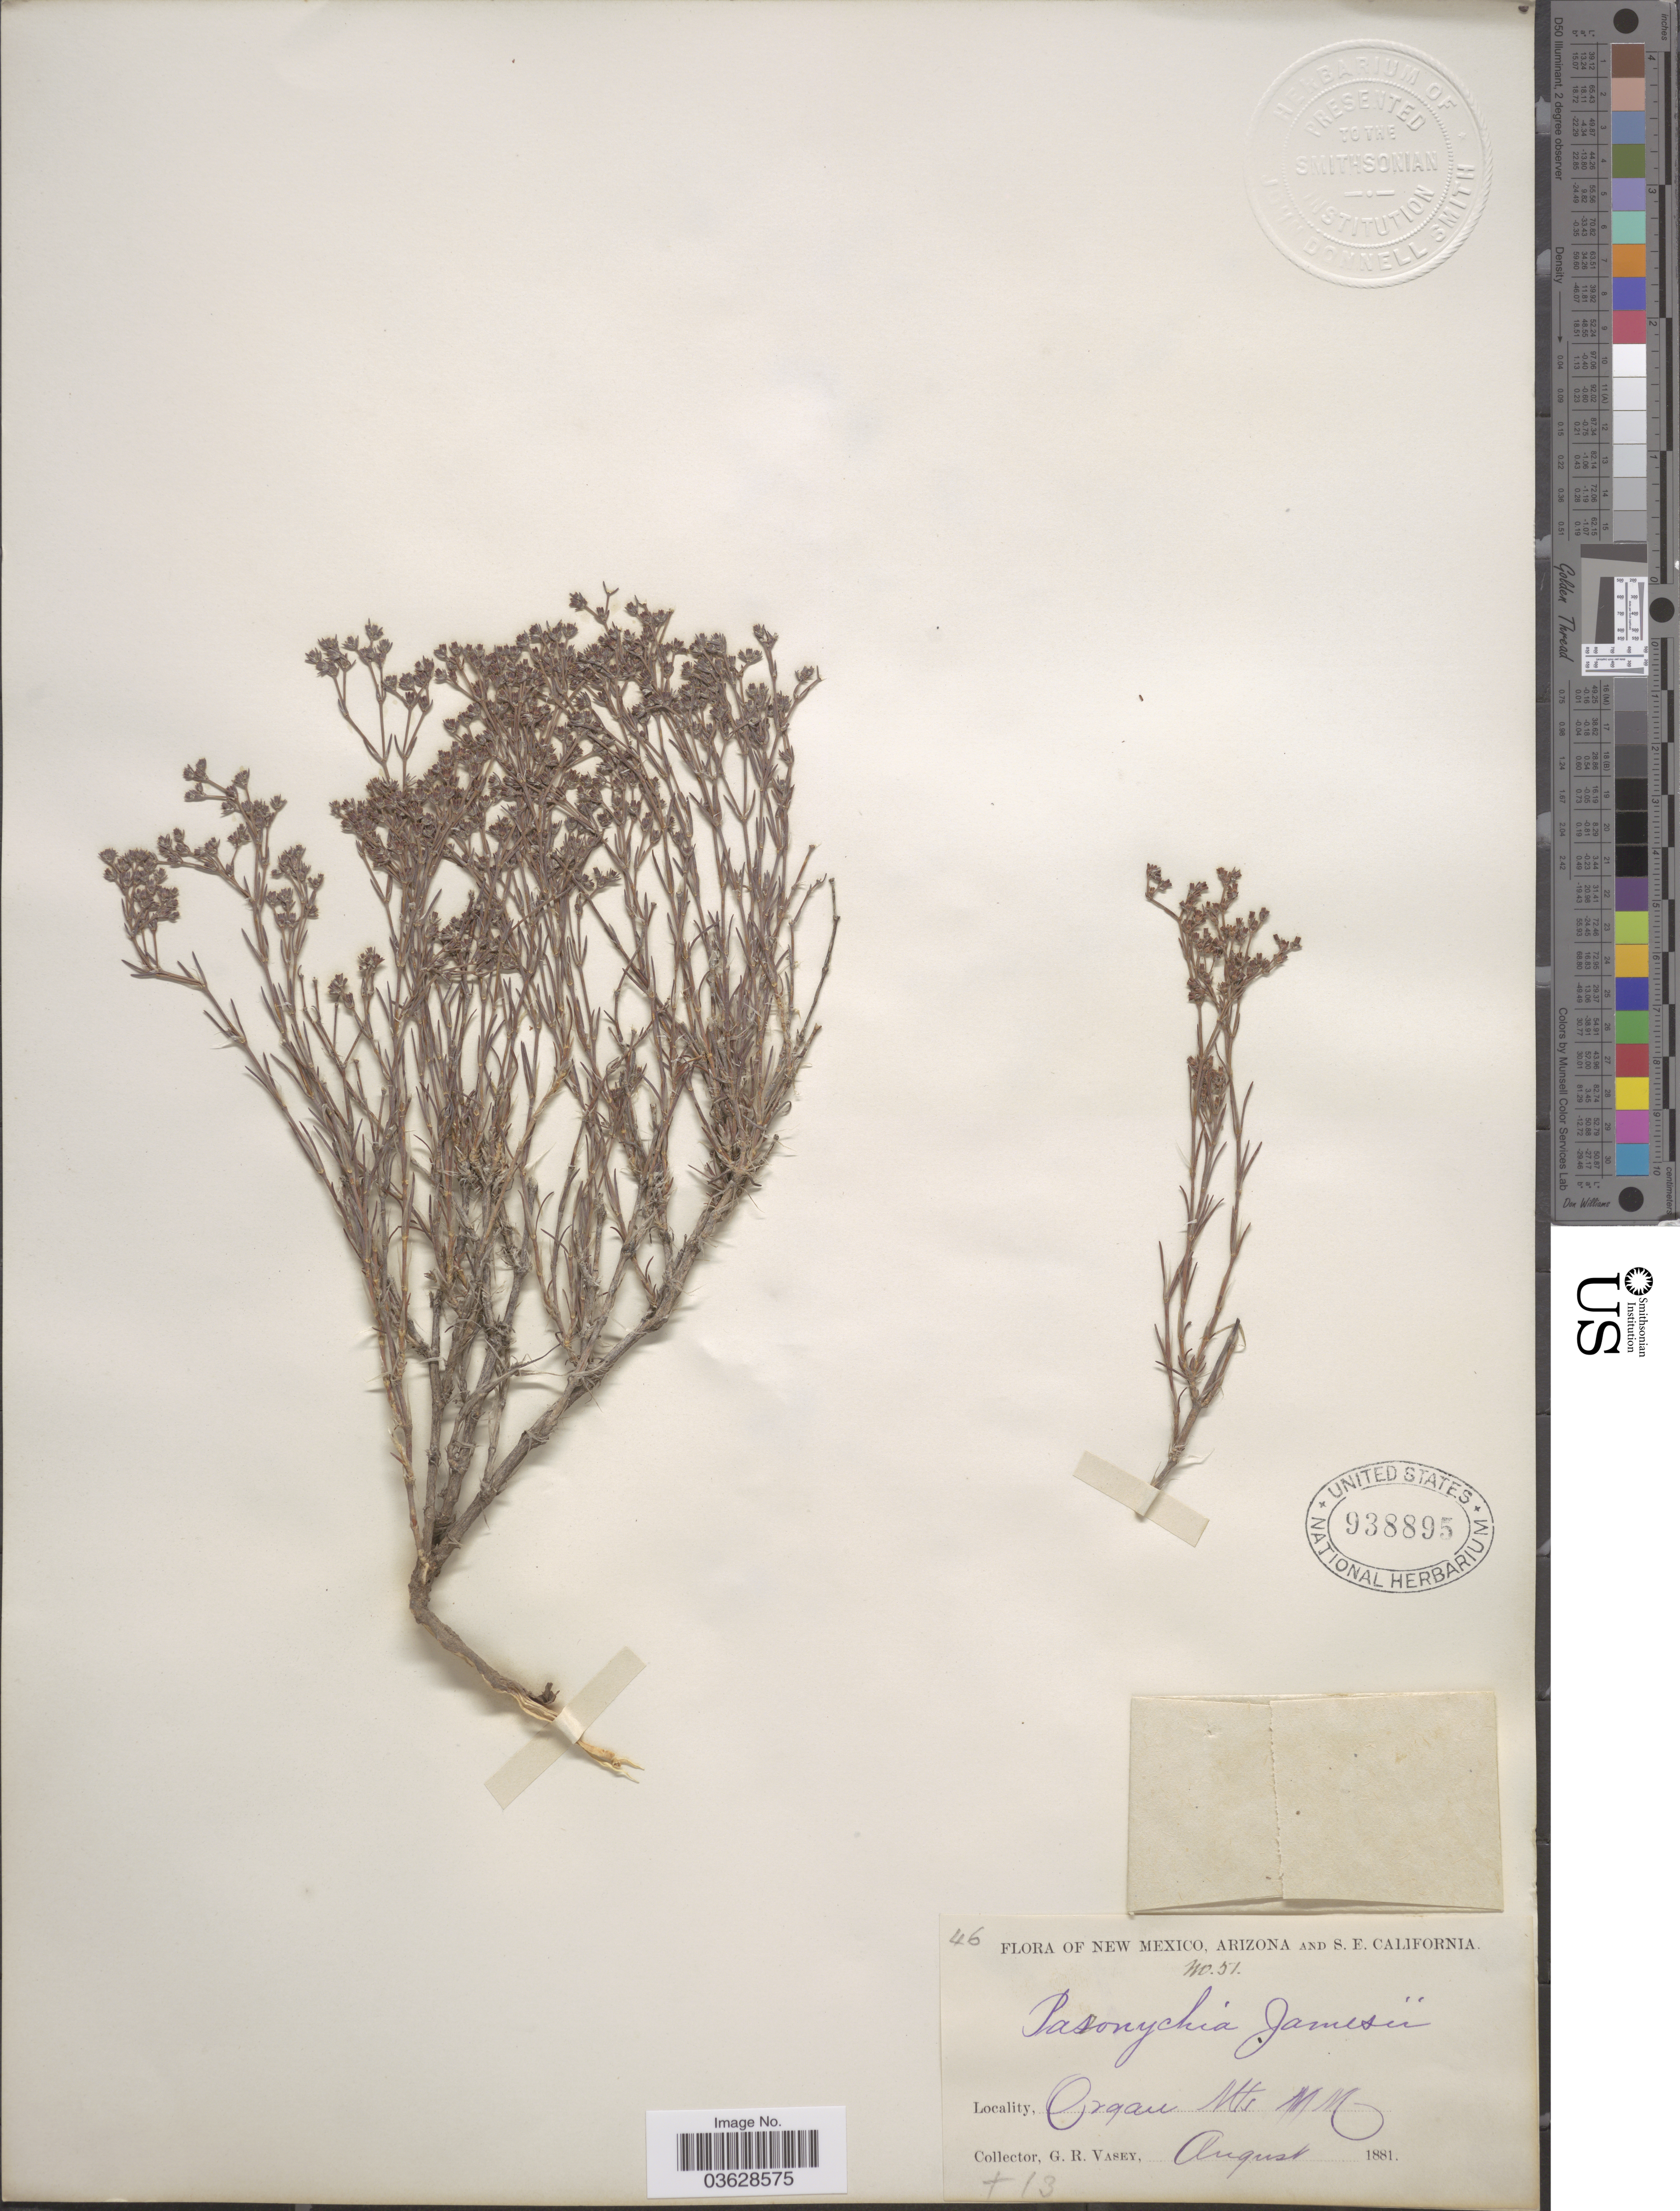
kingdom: Plantae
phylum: Tracheophyta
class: Magnoliopsida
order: Caryophyllales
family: Caryophyllaceae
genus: Paronychia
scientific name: Paronychia jamesii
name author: Torr. & A. Gray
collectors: G. R. Vasey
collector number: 51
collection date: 1881-08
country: United States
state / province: New Mexico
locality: Organ Mts.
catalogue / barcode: US 938895